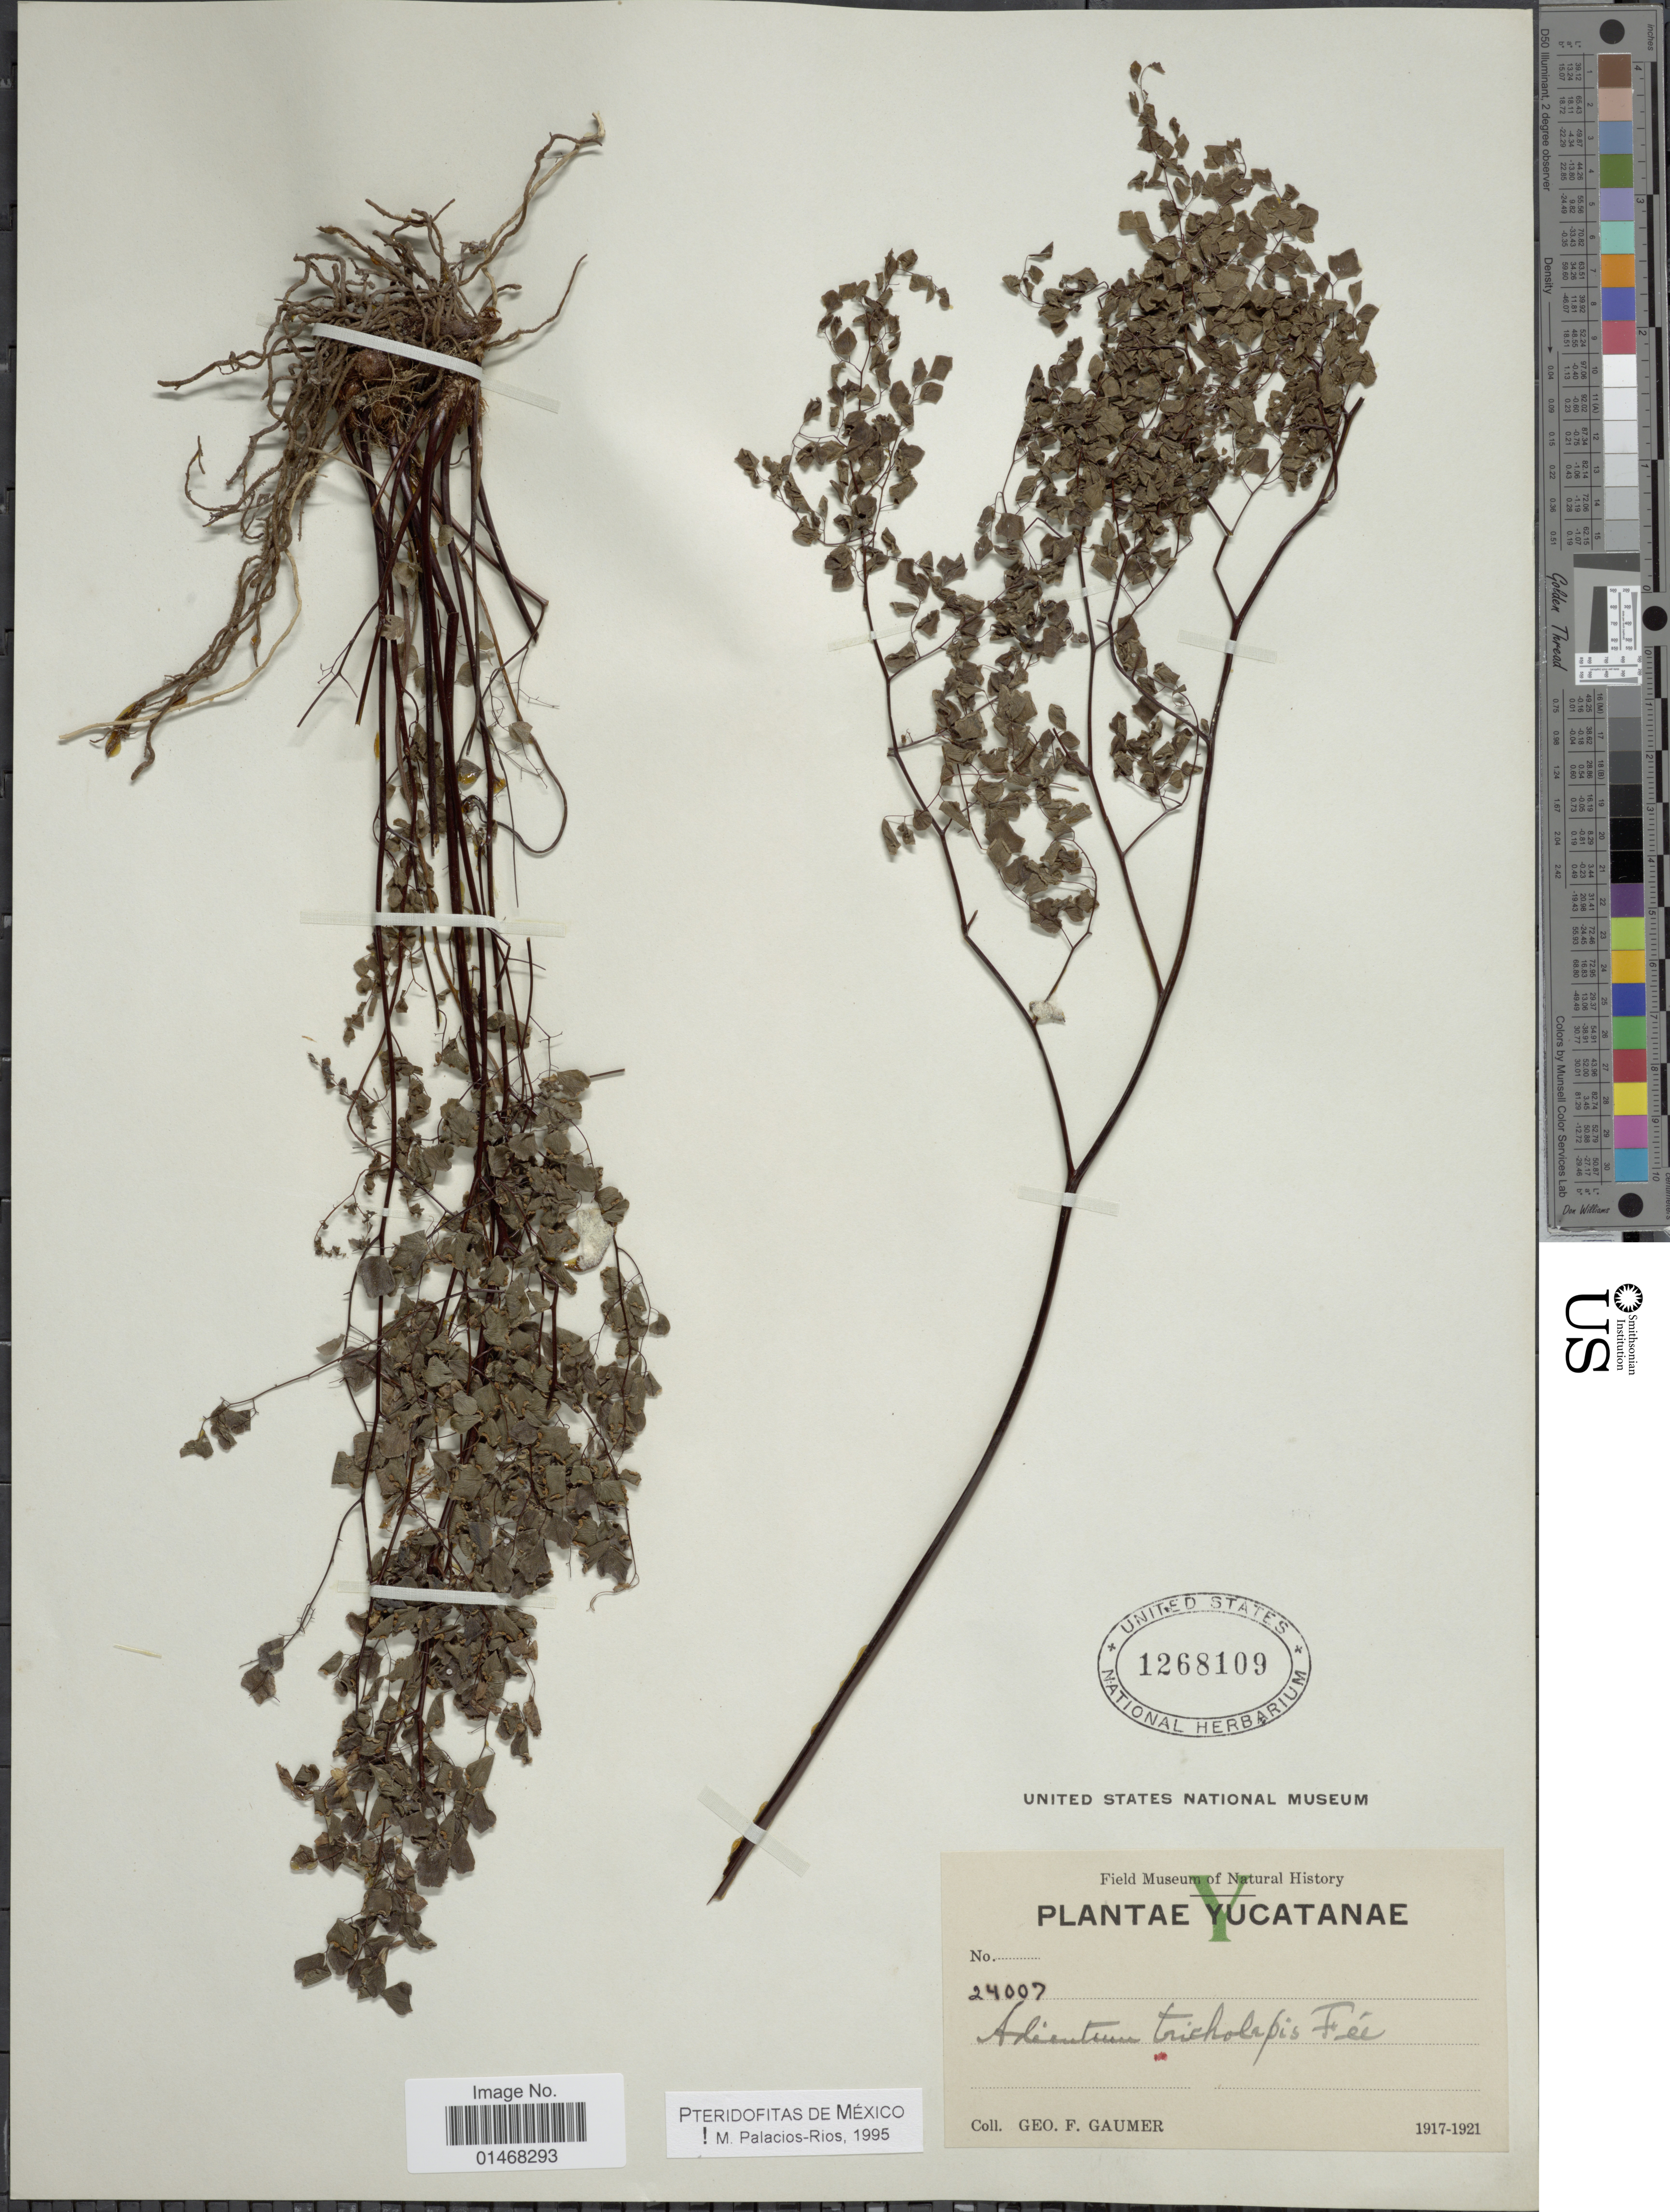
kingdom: Plantae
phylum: Tracheophyta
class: Polypodiopsida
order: Polypodiales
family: Pteridaceae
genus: Adiantum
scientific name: Adiantum tricholepis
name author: Fée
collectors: G. F. Gaumer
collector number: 24007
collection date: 1917/1921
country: Mexico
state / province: Yucatán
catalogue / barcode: US 1268109